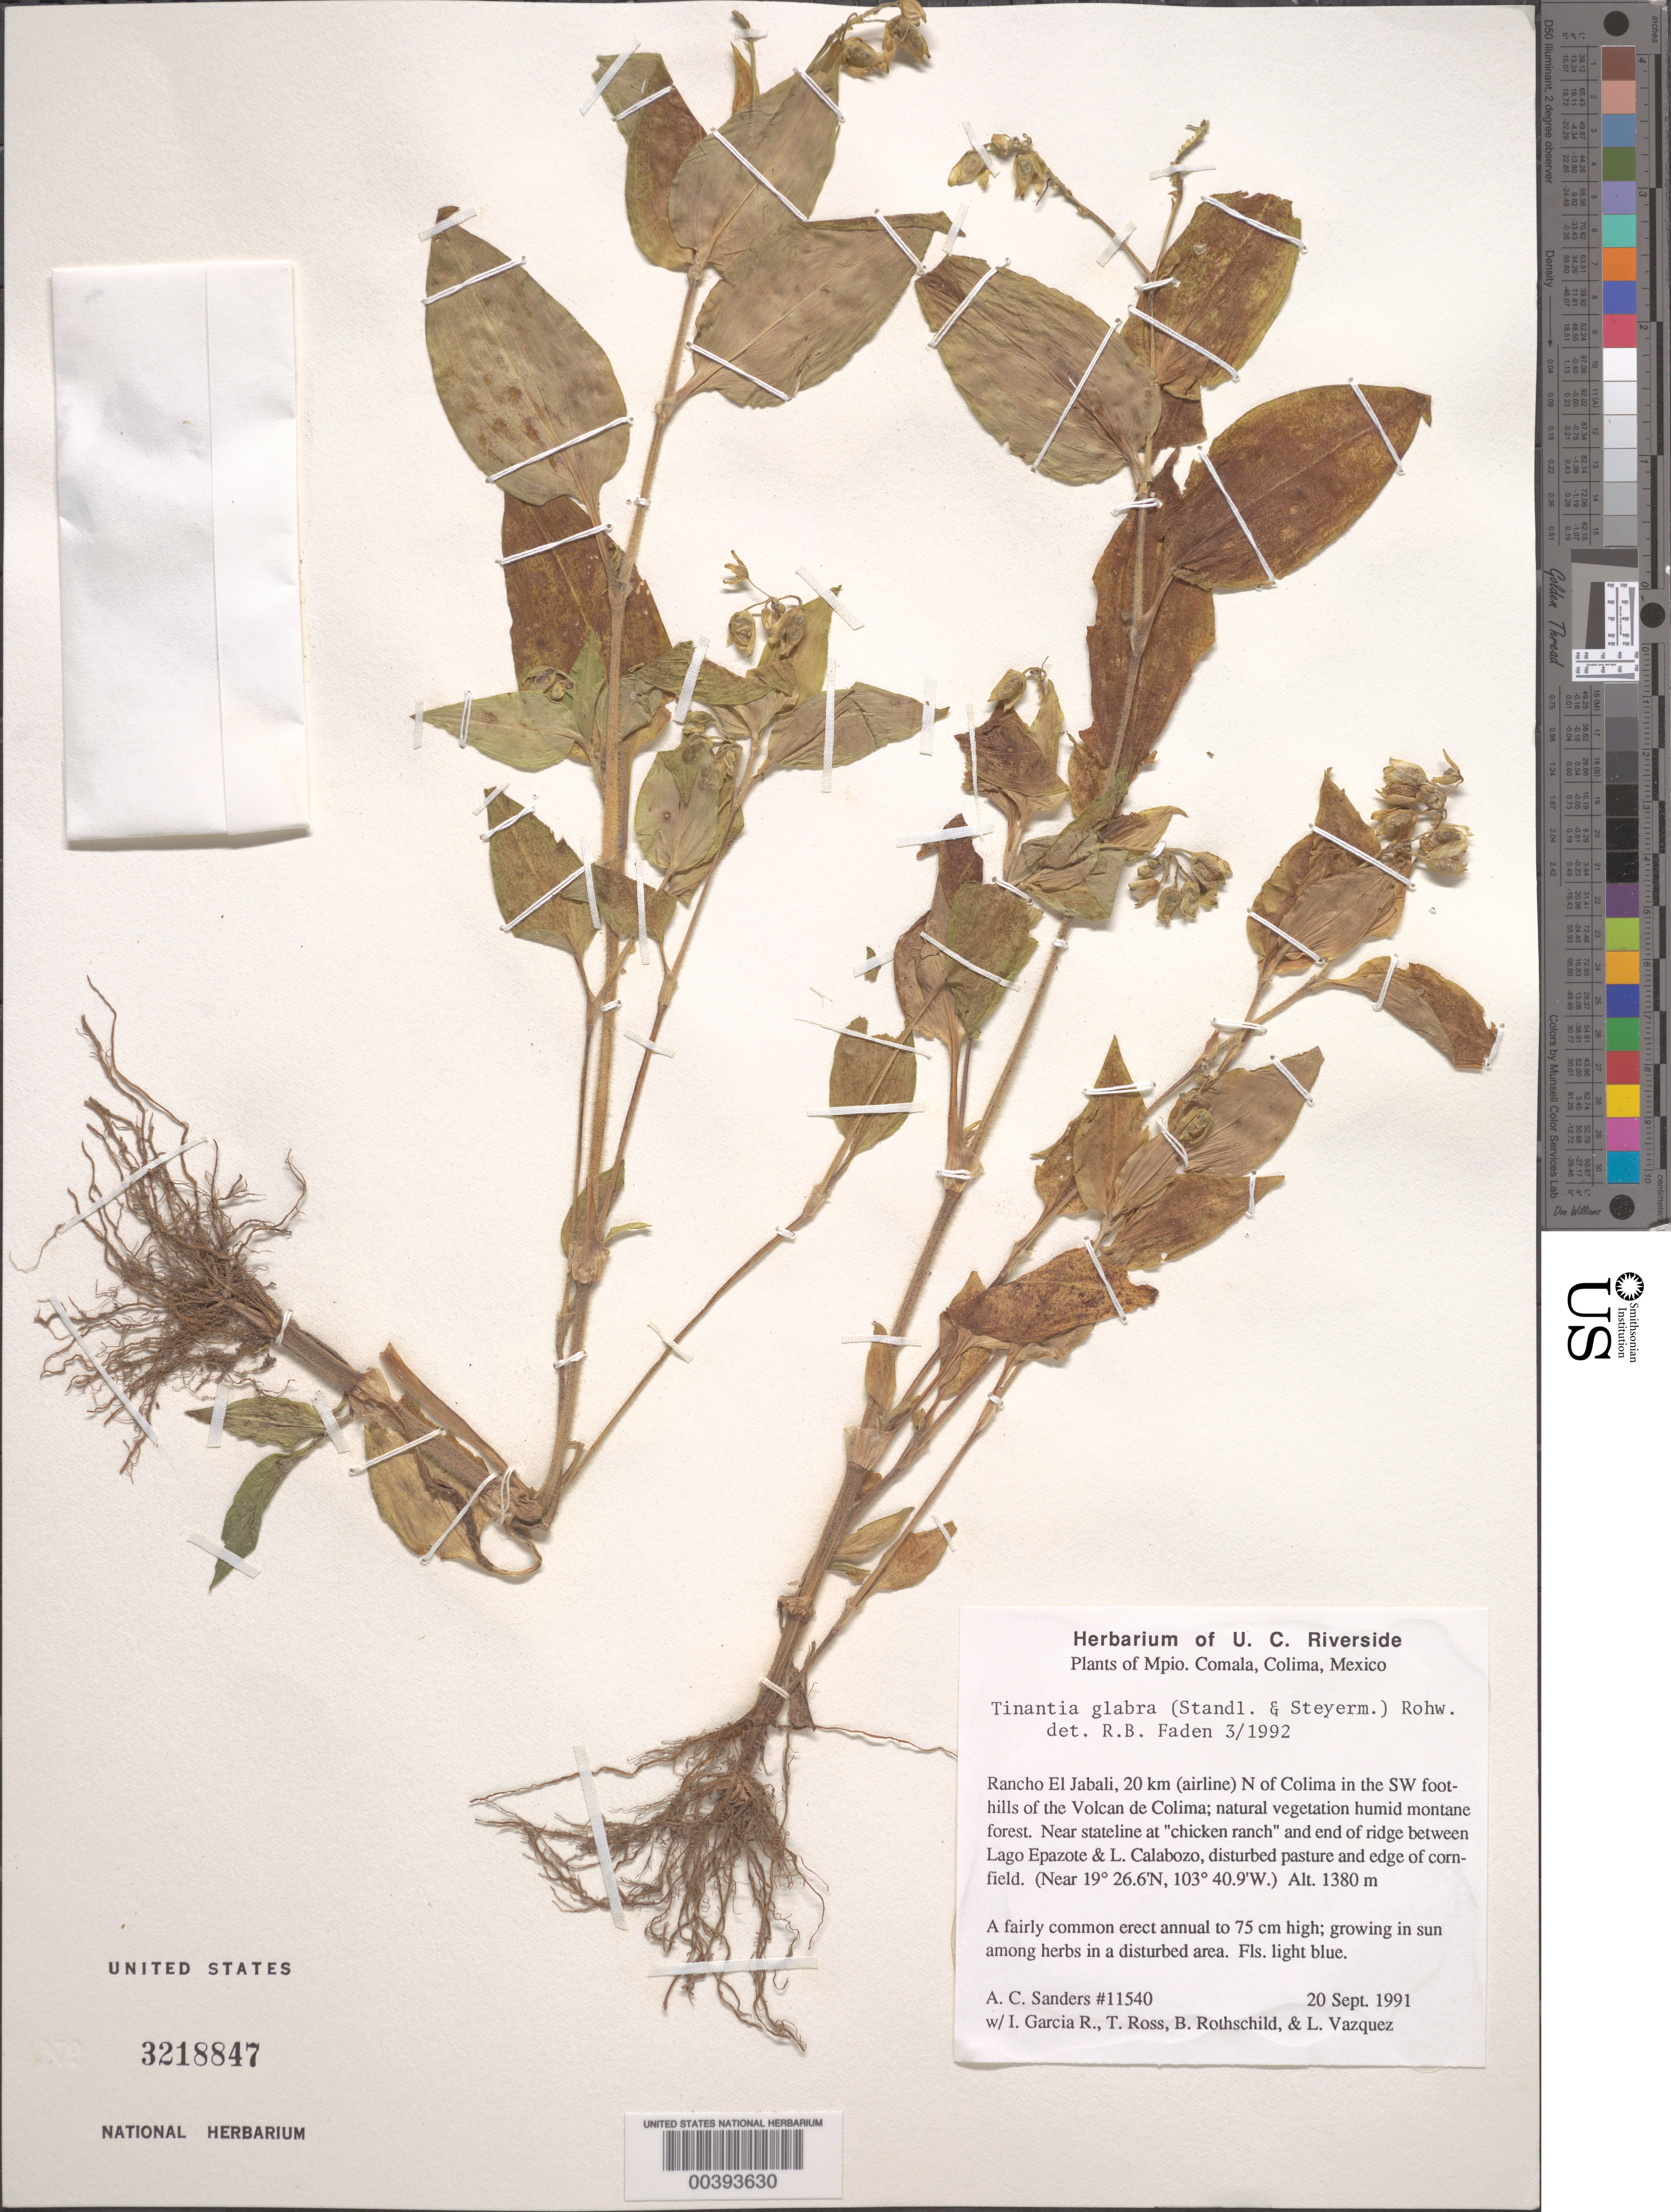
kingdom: Plantae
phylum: Tracheophyta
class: Liliopsida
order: Commelinales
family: Commelinaceae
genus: Tinantia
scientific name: Tinantia glabra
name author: (Standl. & Steyerm.) Rohweder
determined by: Faden, Robert B., (US), Smithsonian Institution - National Museum of Natural History (UNITED STATES)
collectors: A. Sanders, I. Garcia, T. Ross, L. Vazquez & B. Rothschild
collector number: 11540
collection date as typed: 20 Sep 1991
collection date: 1991-09-20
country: Mexico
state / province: Colima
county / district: Comala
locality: Rancho El Jabali, 20 km N of Colima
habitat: Humid montane forest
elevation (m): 1380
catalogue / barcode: US 3218847